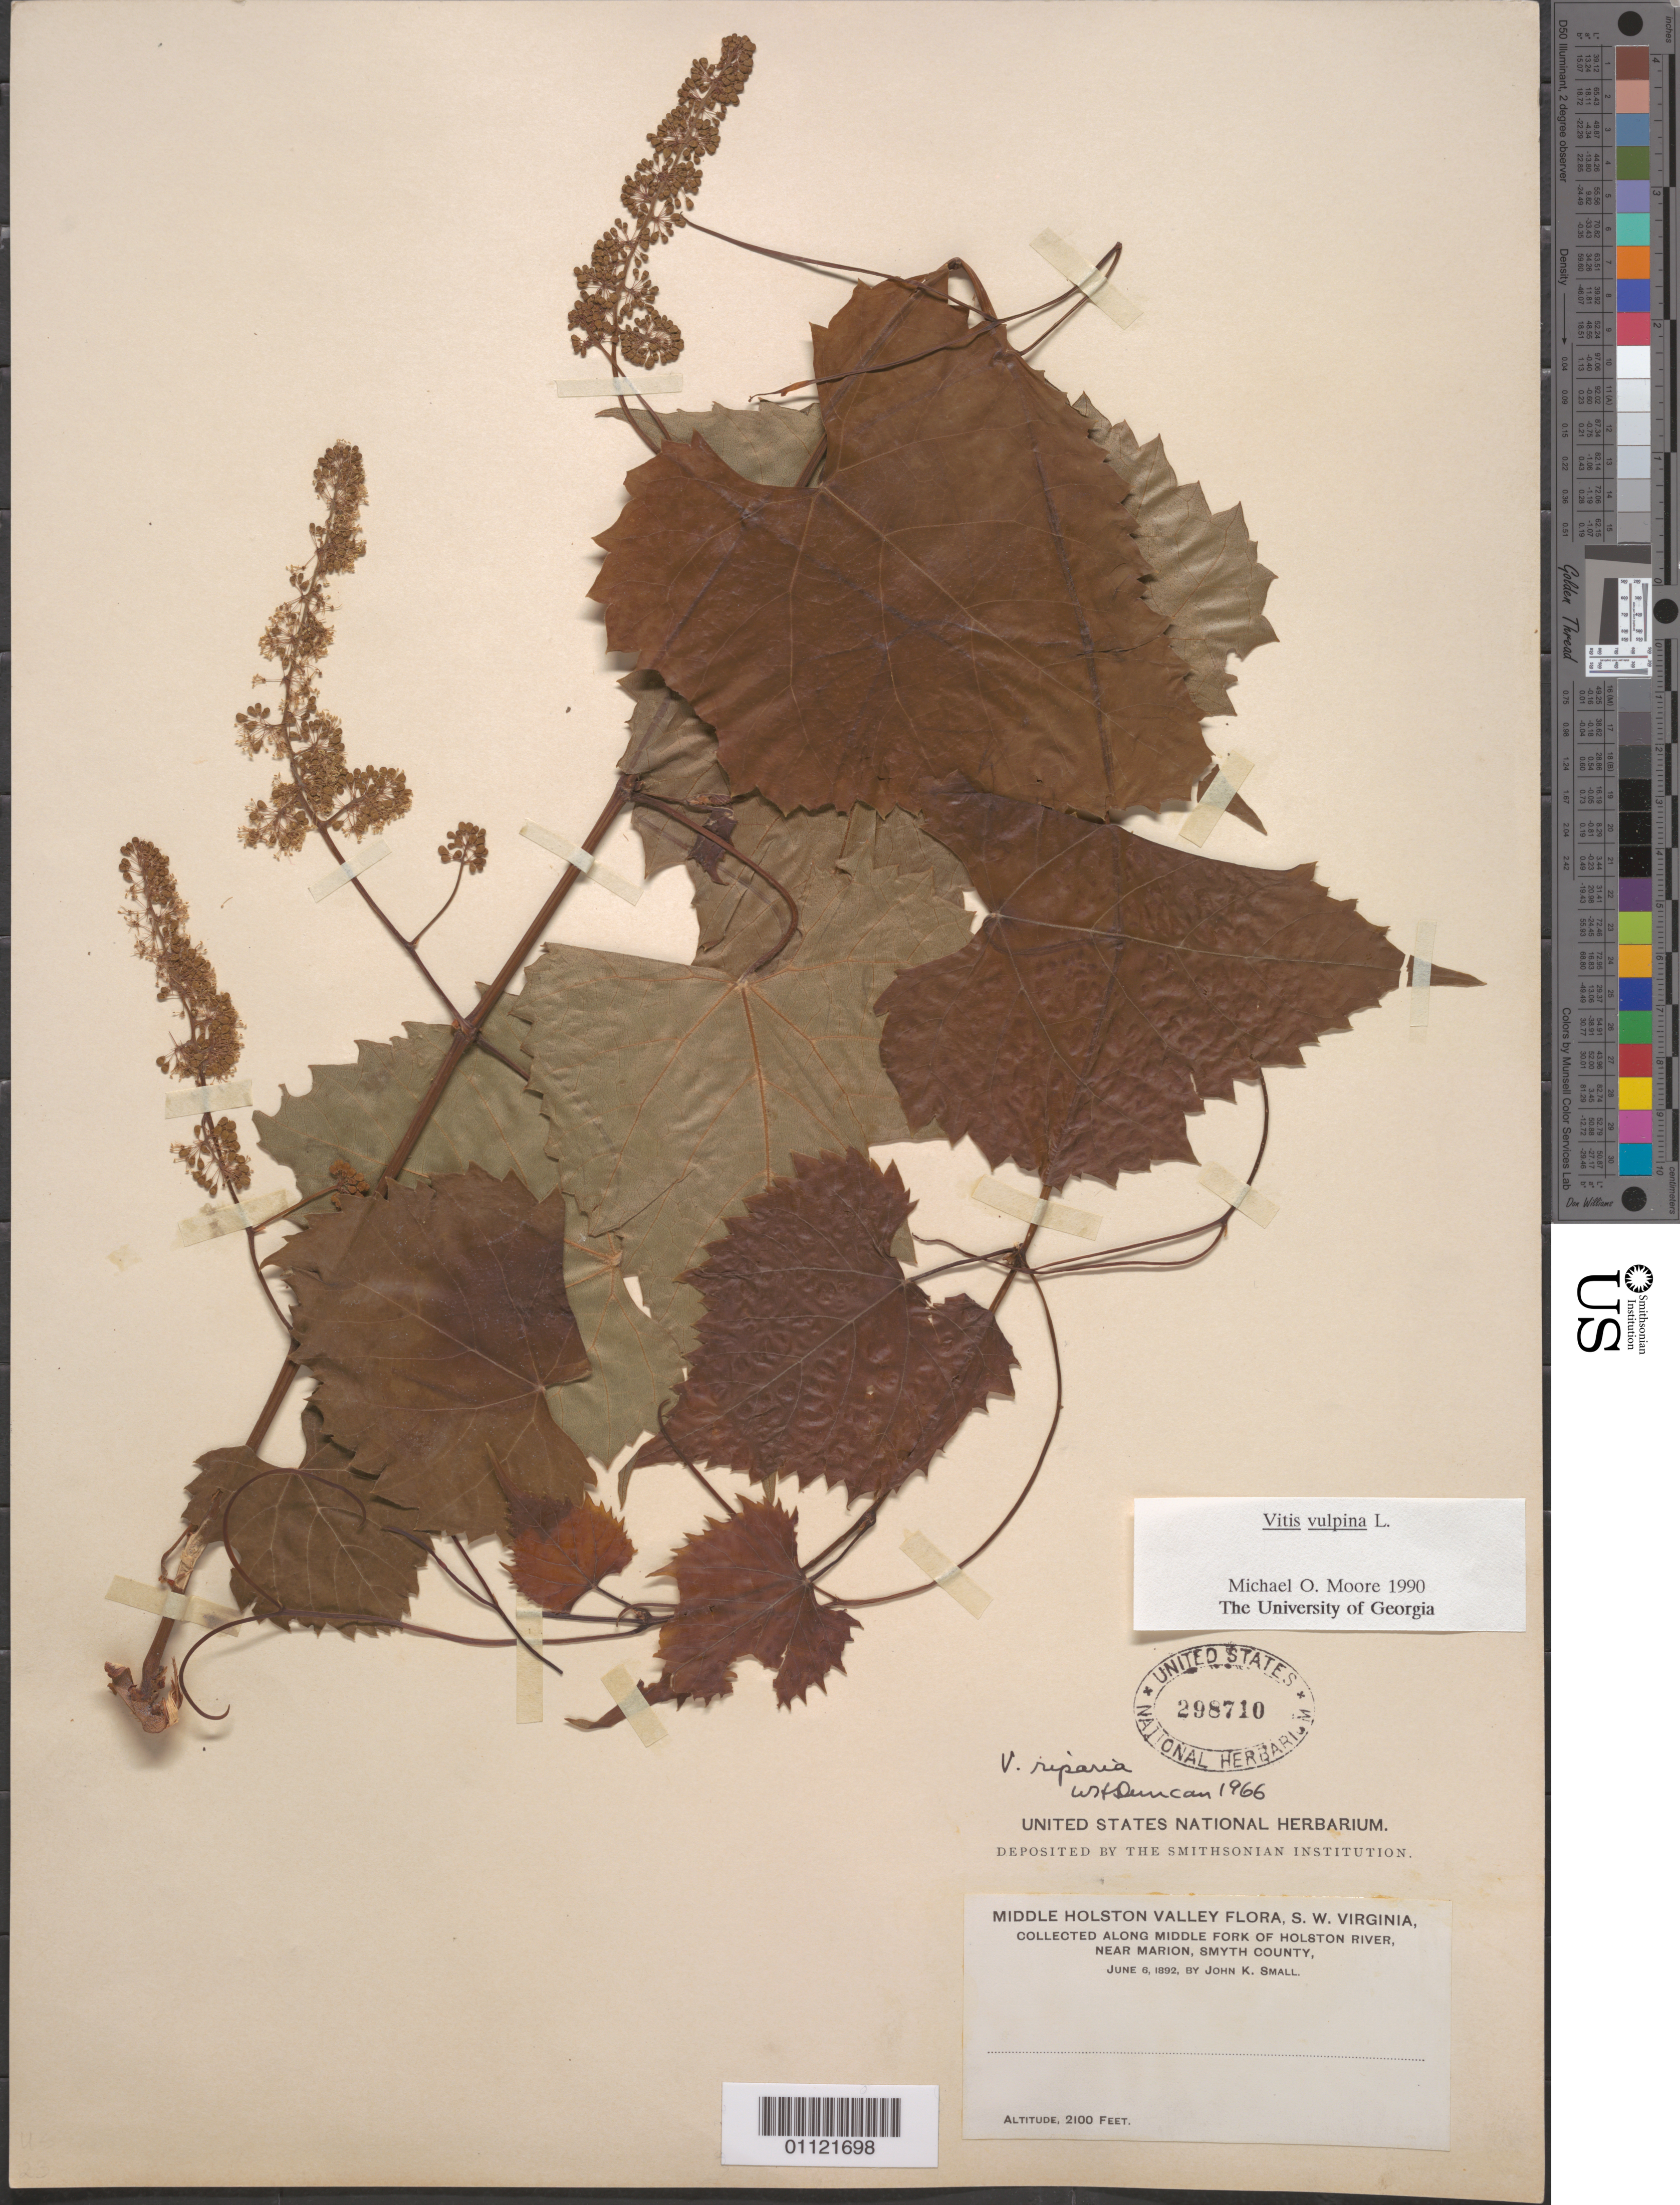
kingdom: Plantae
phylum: Tracheophyta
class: Magnoliopsida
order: Vitales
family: Vitaceae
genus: Vitis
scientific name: Vitis vulpina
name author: L.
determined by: Duncan, W. H.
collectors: J. K. Small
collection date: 1892-06-06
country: United States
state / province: Virginia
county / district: Smyth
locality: along middle fork of Holston River, near Marion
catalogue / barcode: US 298710